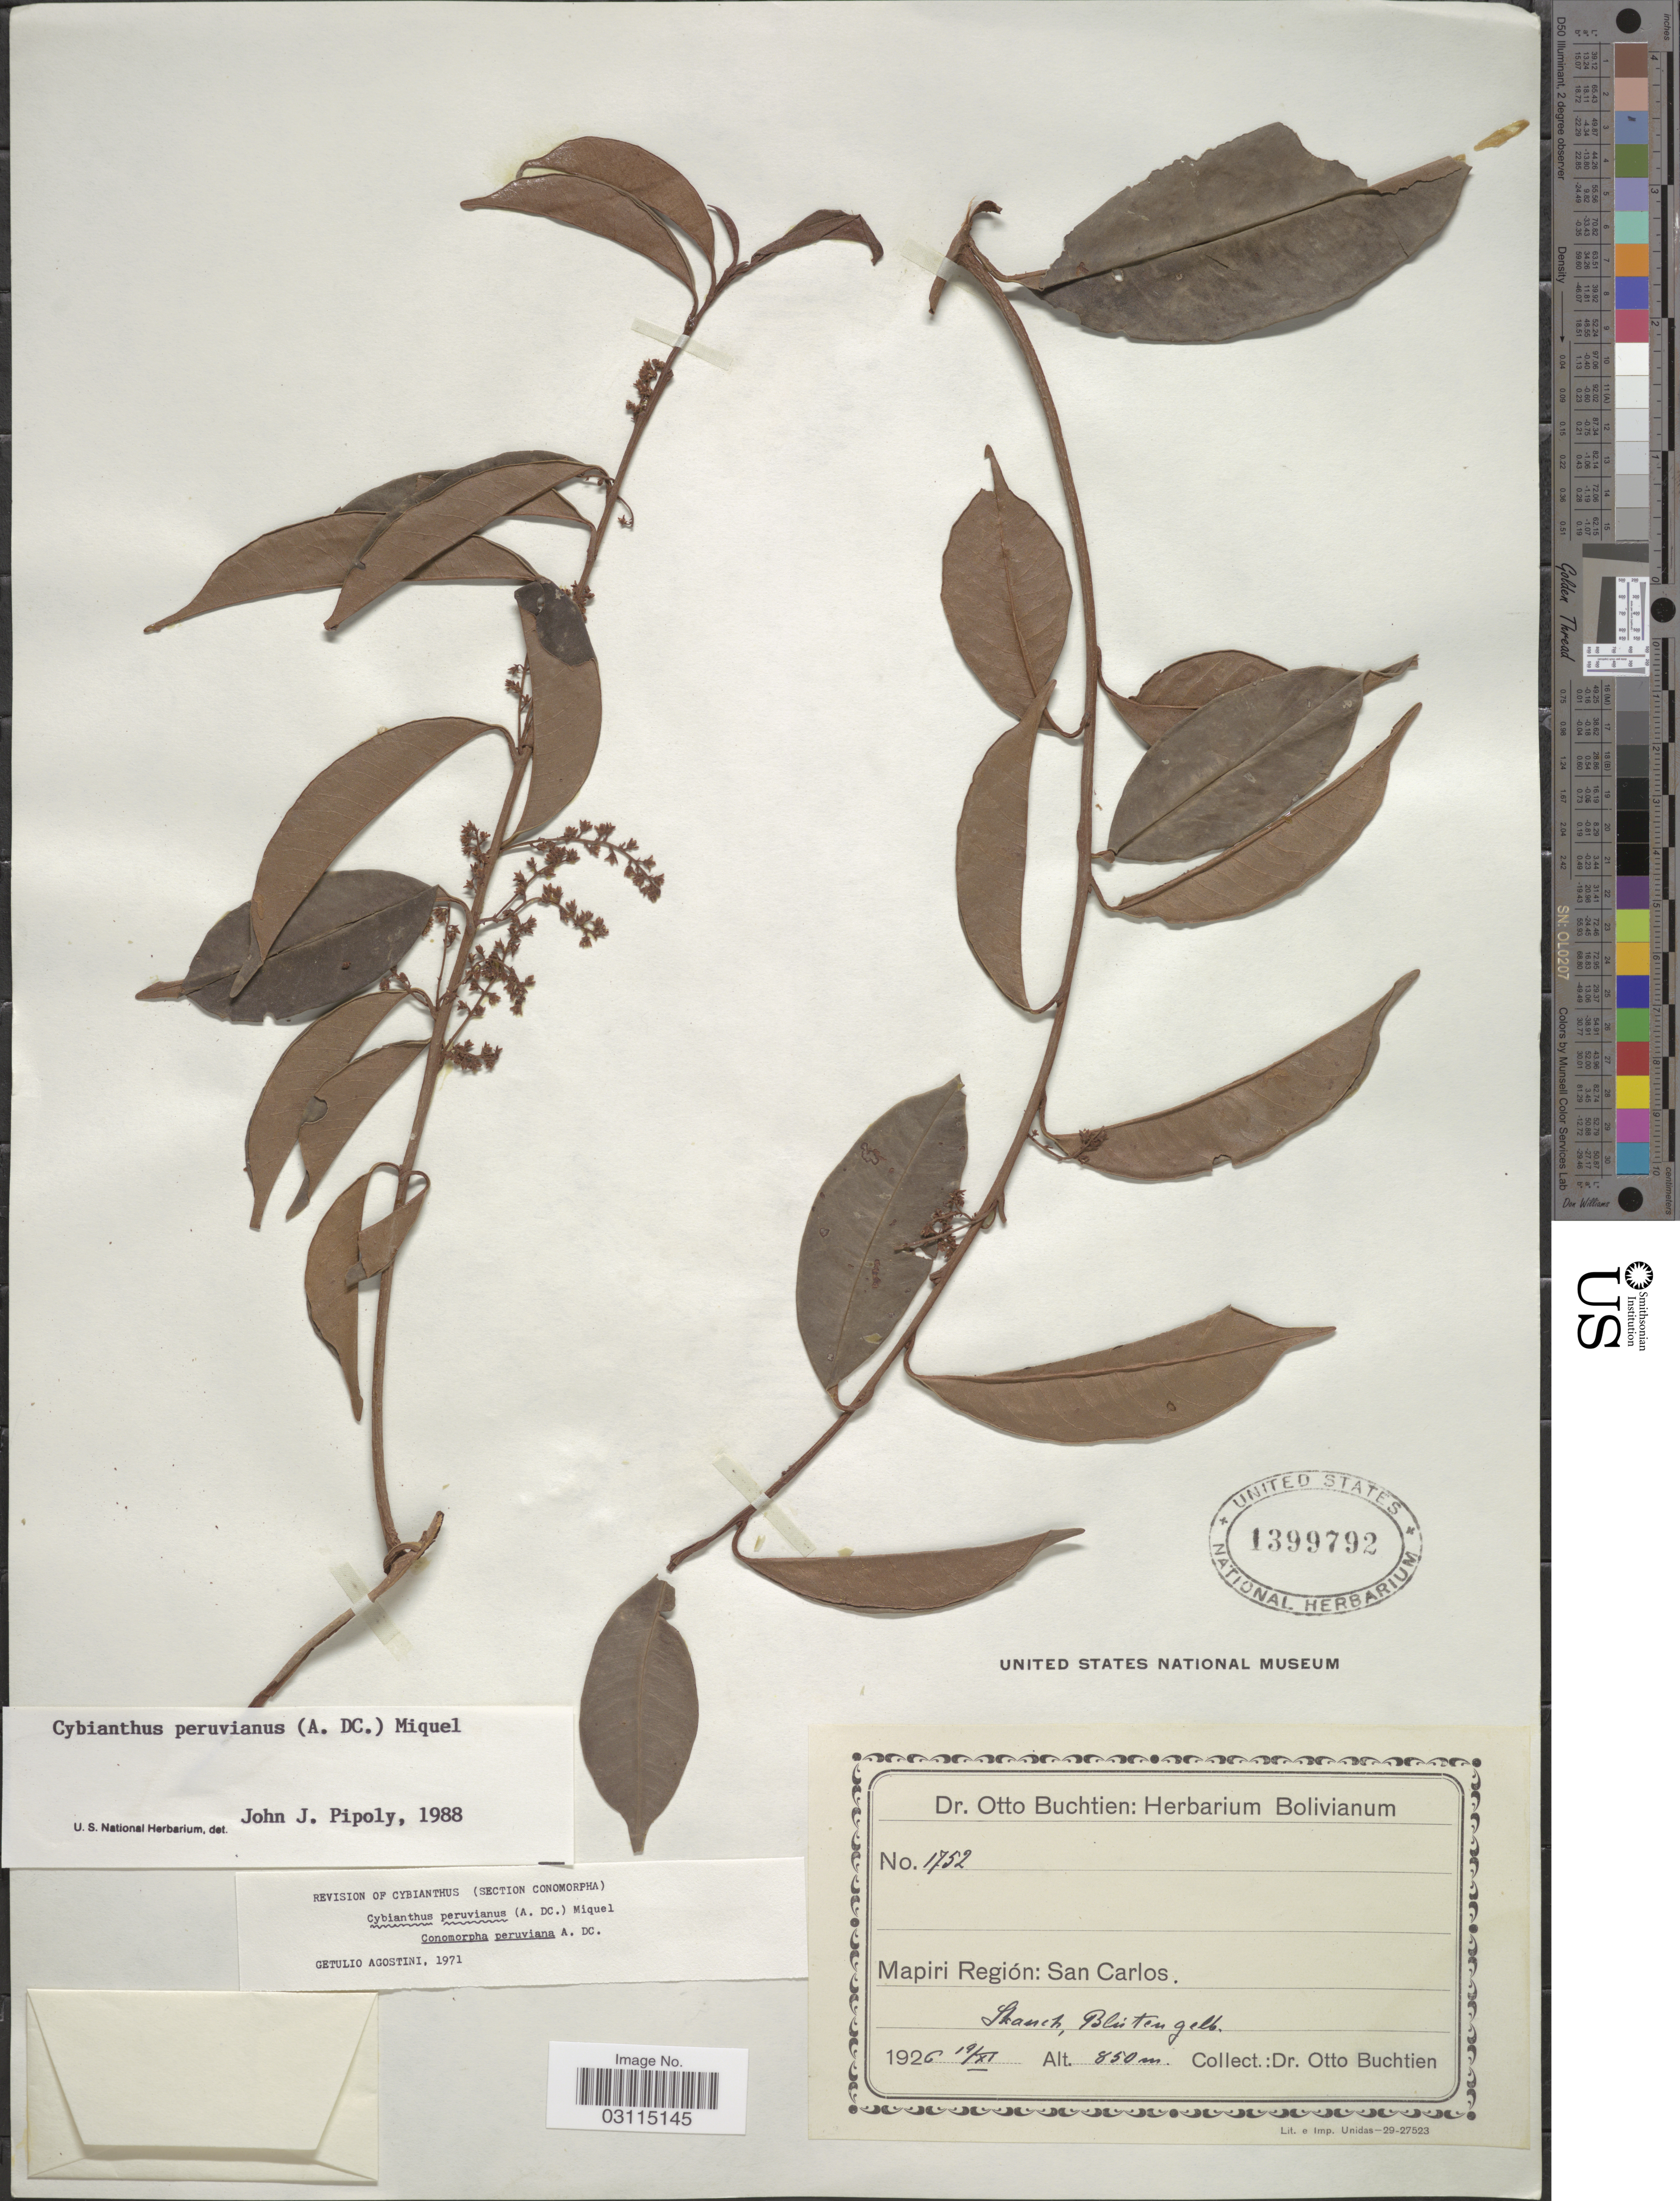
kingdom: Plantae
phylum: Tracheophyta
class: Magnoliopsida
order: Ericales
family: Primulaceae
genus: Cybianthus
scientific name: Cybianthus peruvianus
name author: (A. DC.) Miq.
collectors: O. Buchtien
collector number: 1752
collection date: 1926-11-19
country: Bolivia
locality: Mapiri Región: San Carlos.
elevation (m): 850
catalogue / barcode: US 1399792